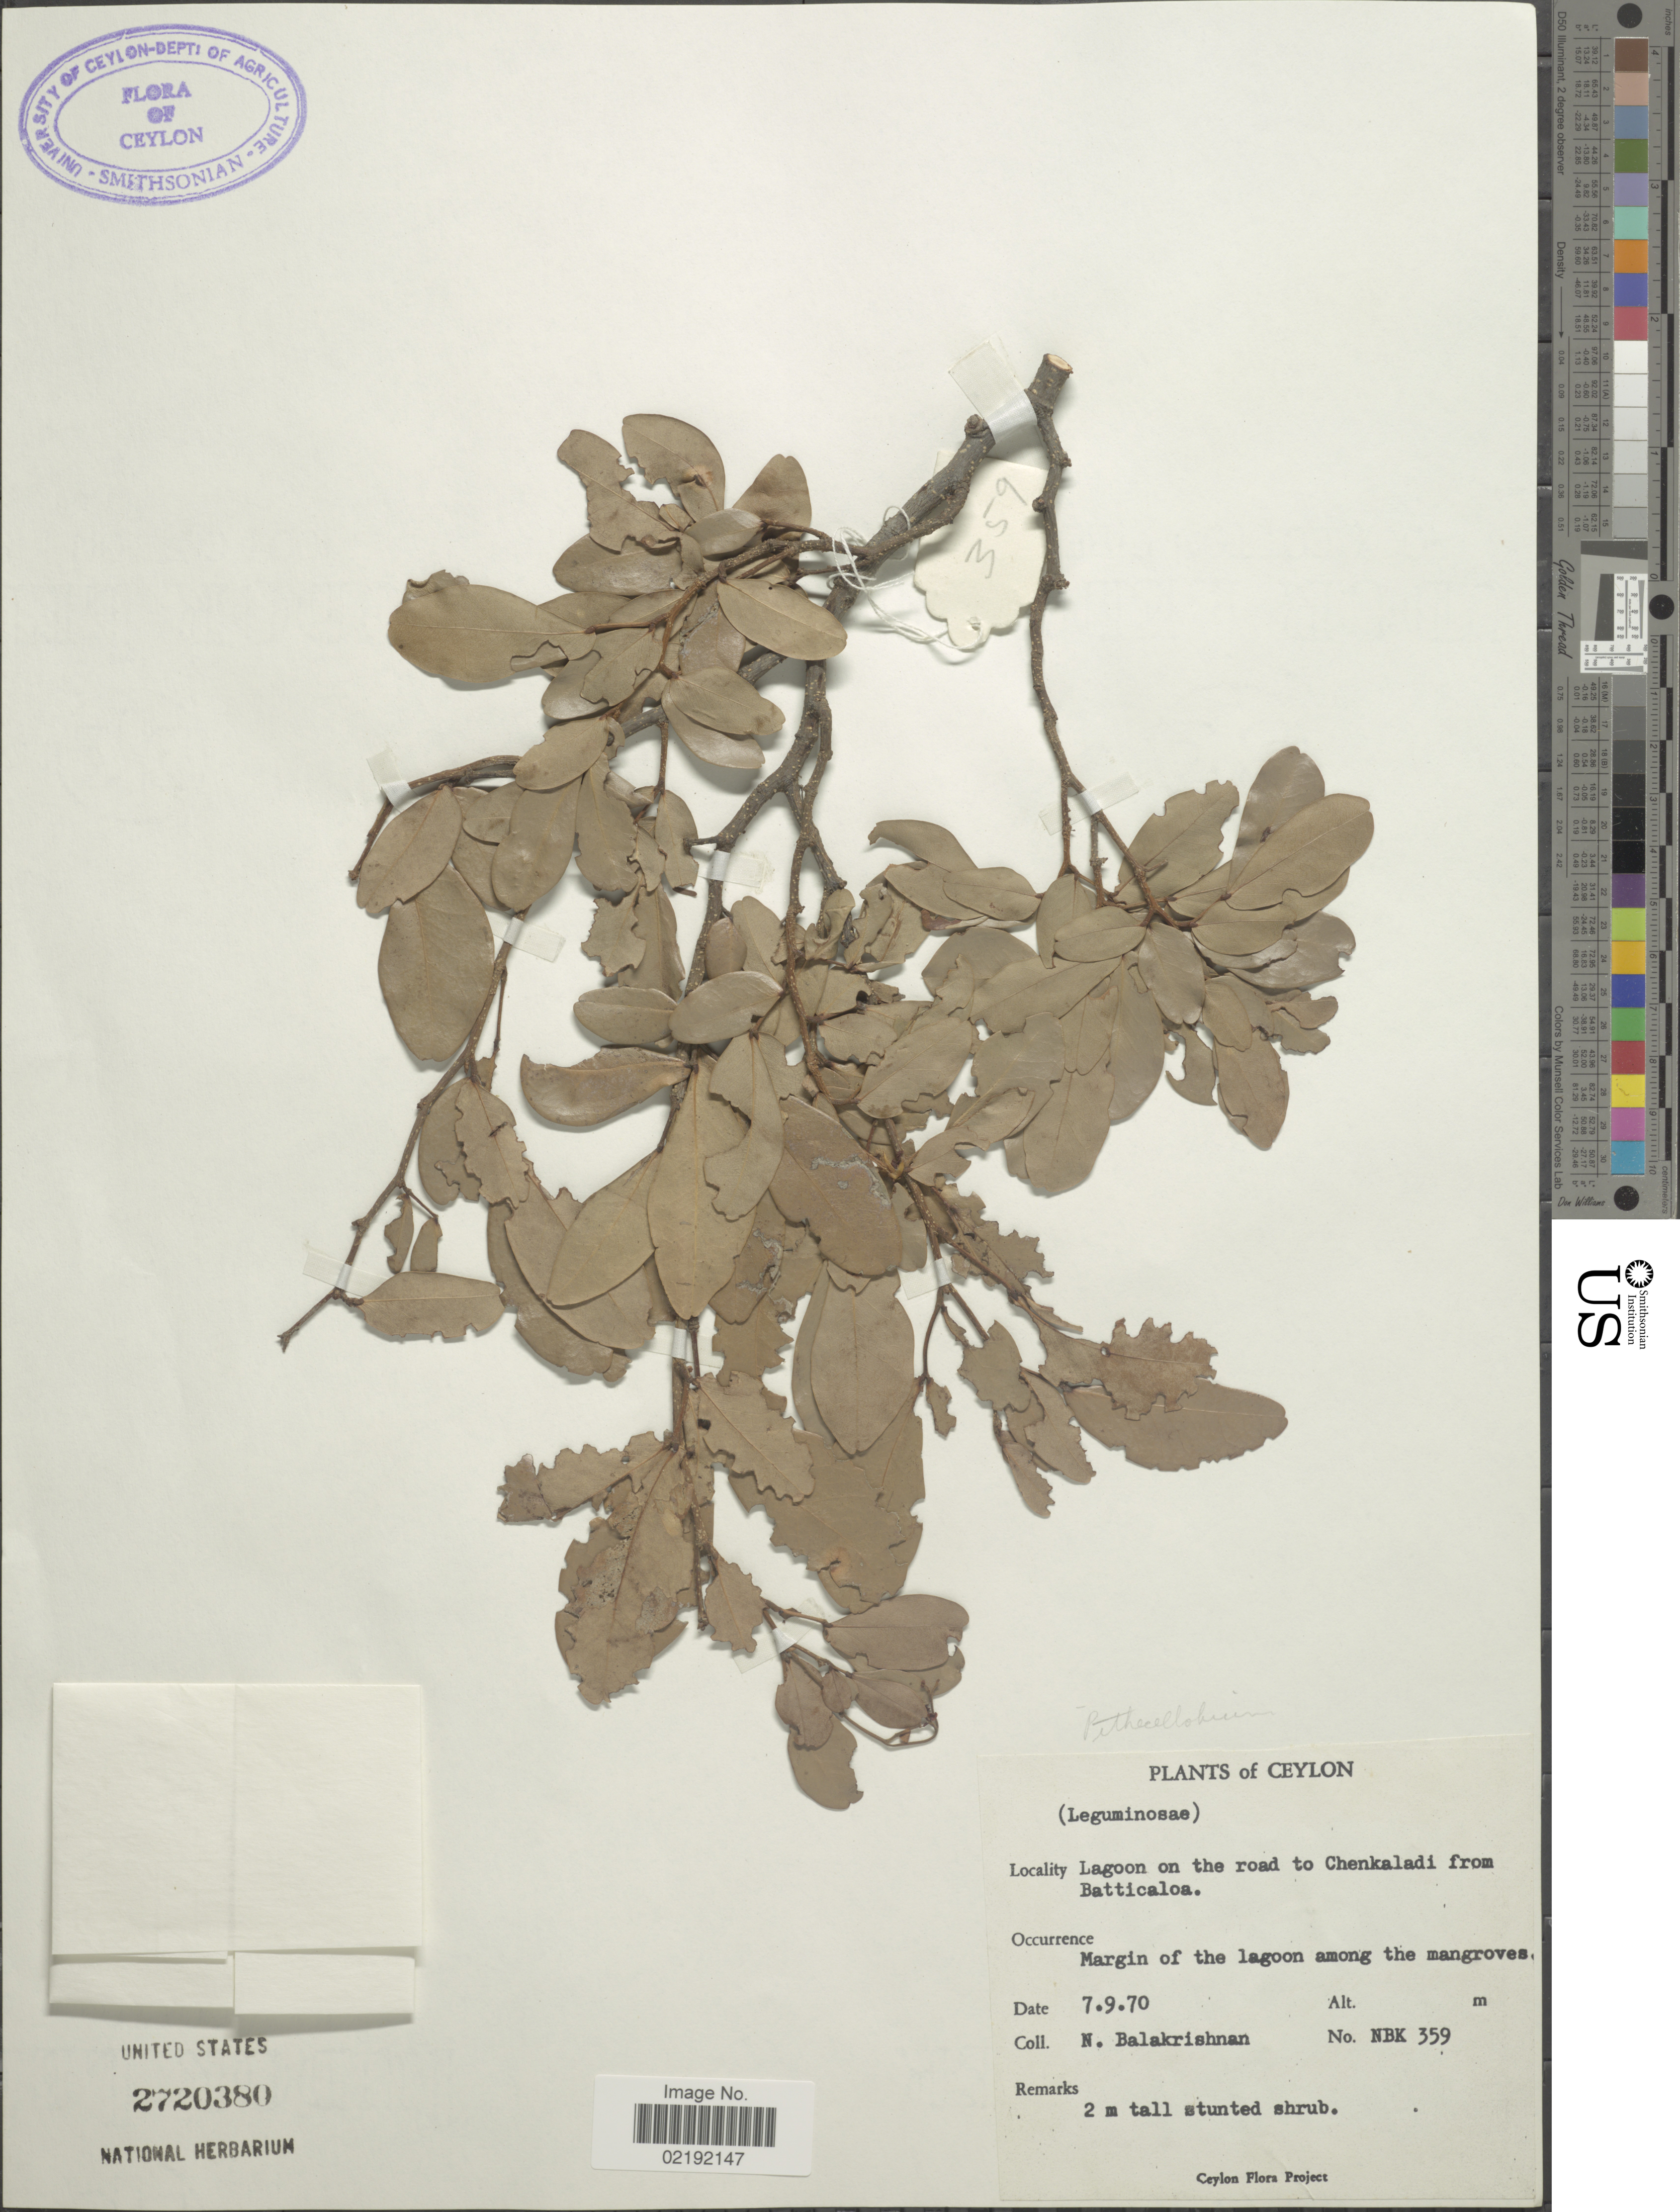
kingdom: Plantae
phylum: Tracheophyta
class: Magnoliopsida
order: Fabales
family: Fabaceae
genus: Pithecellobium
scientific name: Pithecellobium sp.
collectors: N. Balakrishnan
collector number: NBK 359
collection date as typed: Transcribed d/m/y: 7/9/70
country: Sri Lanka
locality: Ceylon. Lagoon on the road to Chenkaladi from Batticaloa. Margin of the lagoon among the mangroves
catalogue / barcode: US 2720380